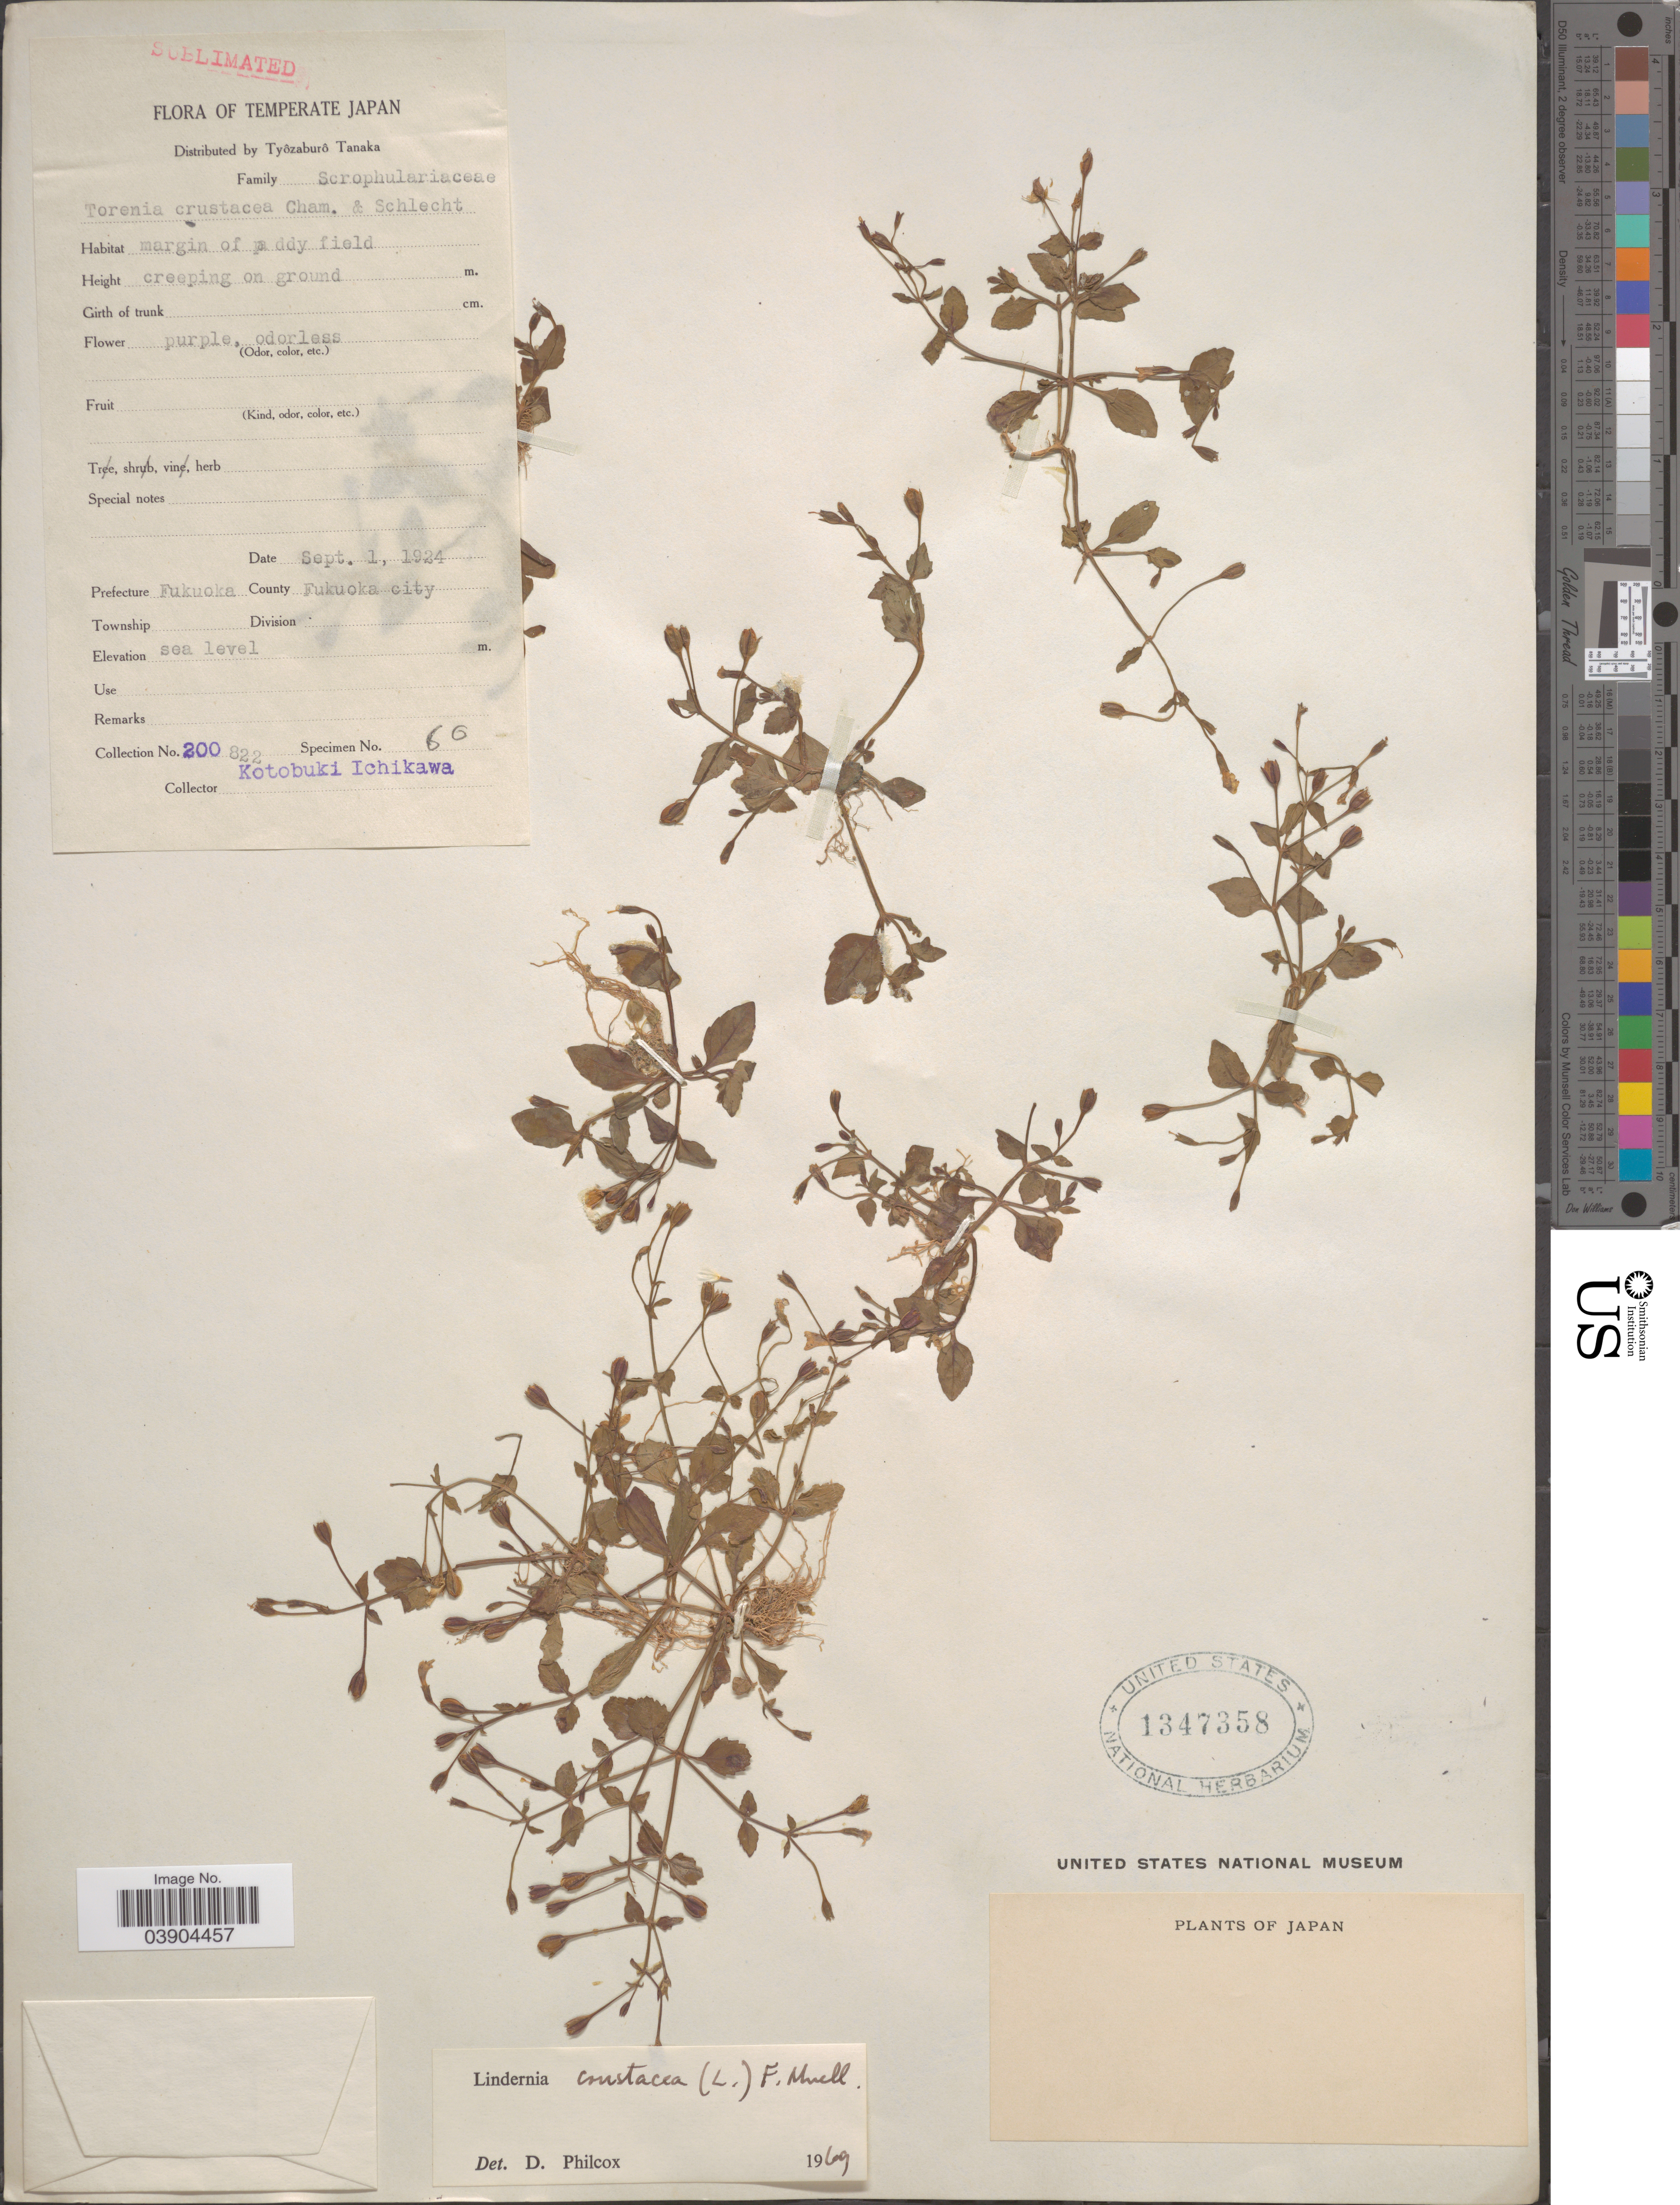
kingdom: Plantae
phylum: Tracheophyta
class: Magnoliopsida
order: Lamiales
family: Linderniaceae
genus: Lindernia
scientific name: Lindernia crustacea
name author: (L.) F. Muell.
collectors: K. Ichikawa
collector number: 200822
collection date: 1924-09-01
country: Japan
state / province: Hukuoka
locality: Temperate Japan. Prefecture Fukuoka. County Fukuoka City.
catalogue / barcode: US 1347358